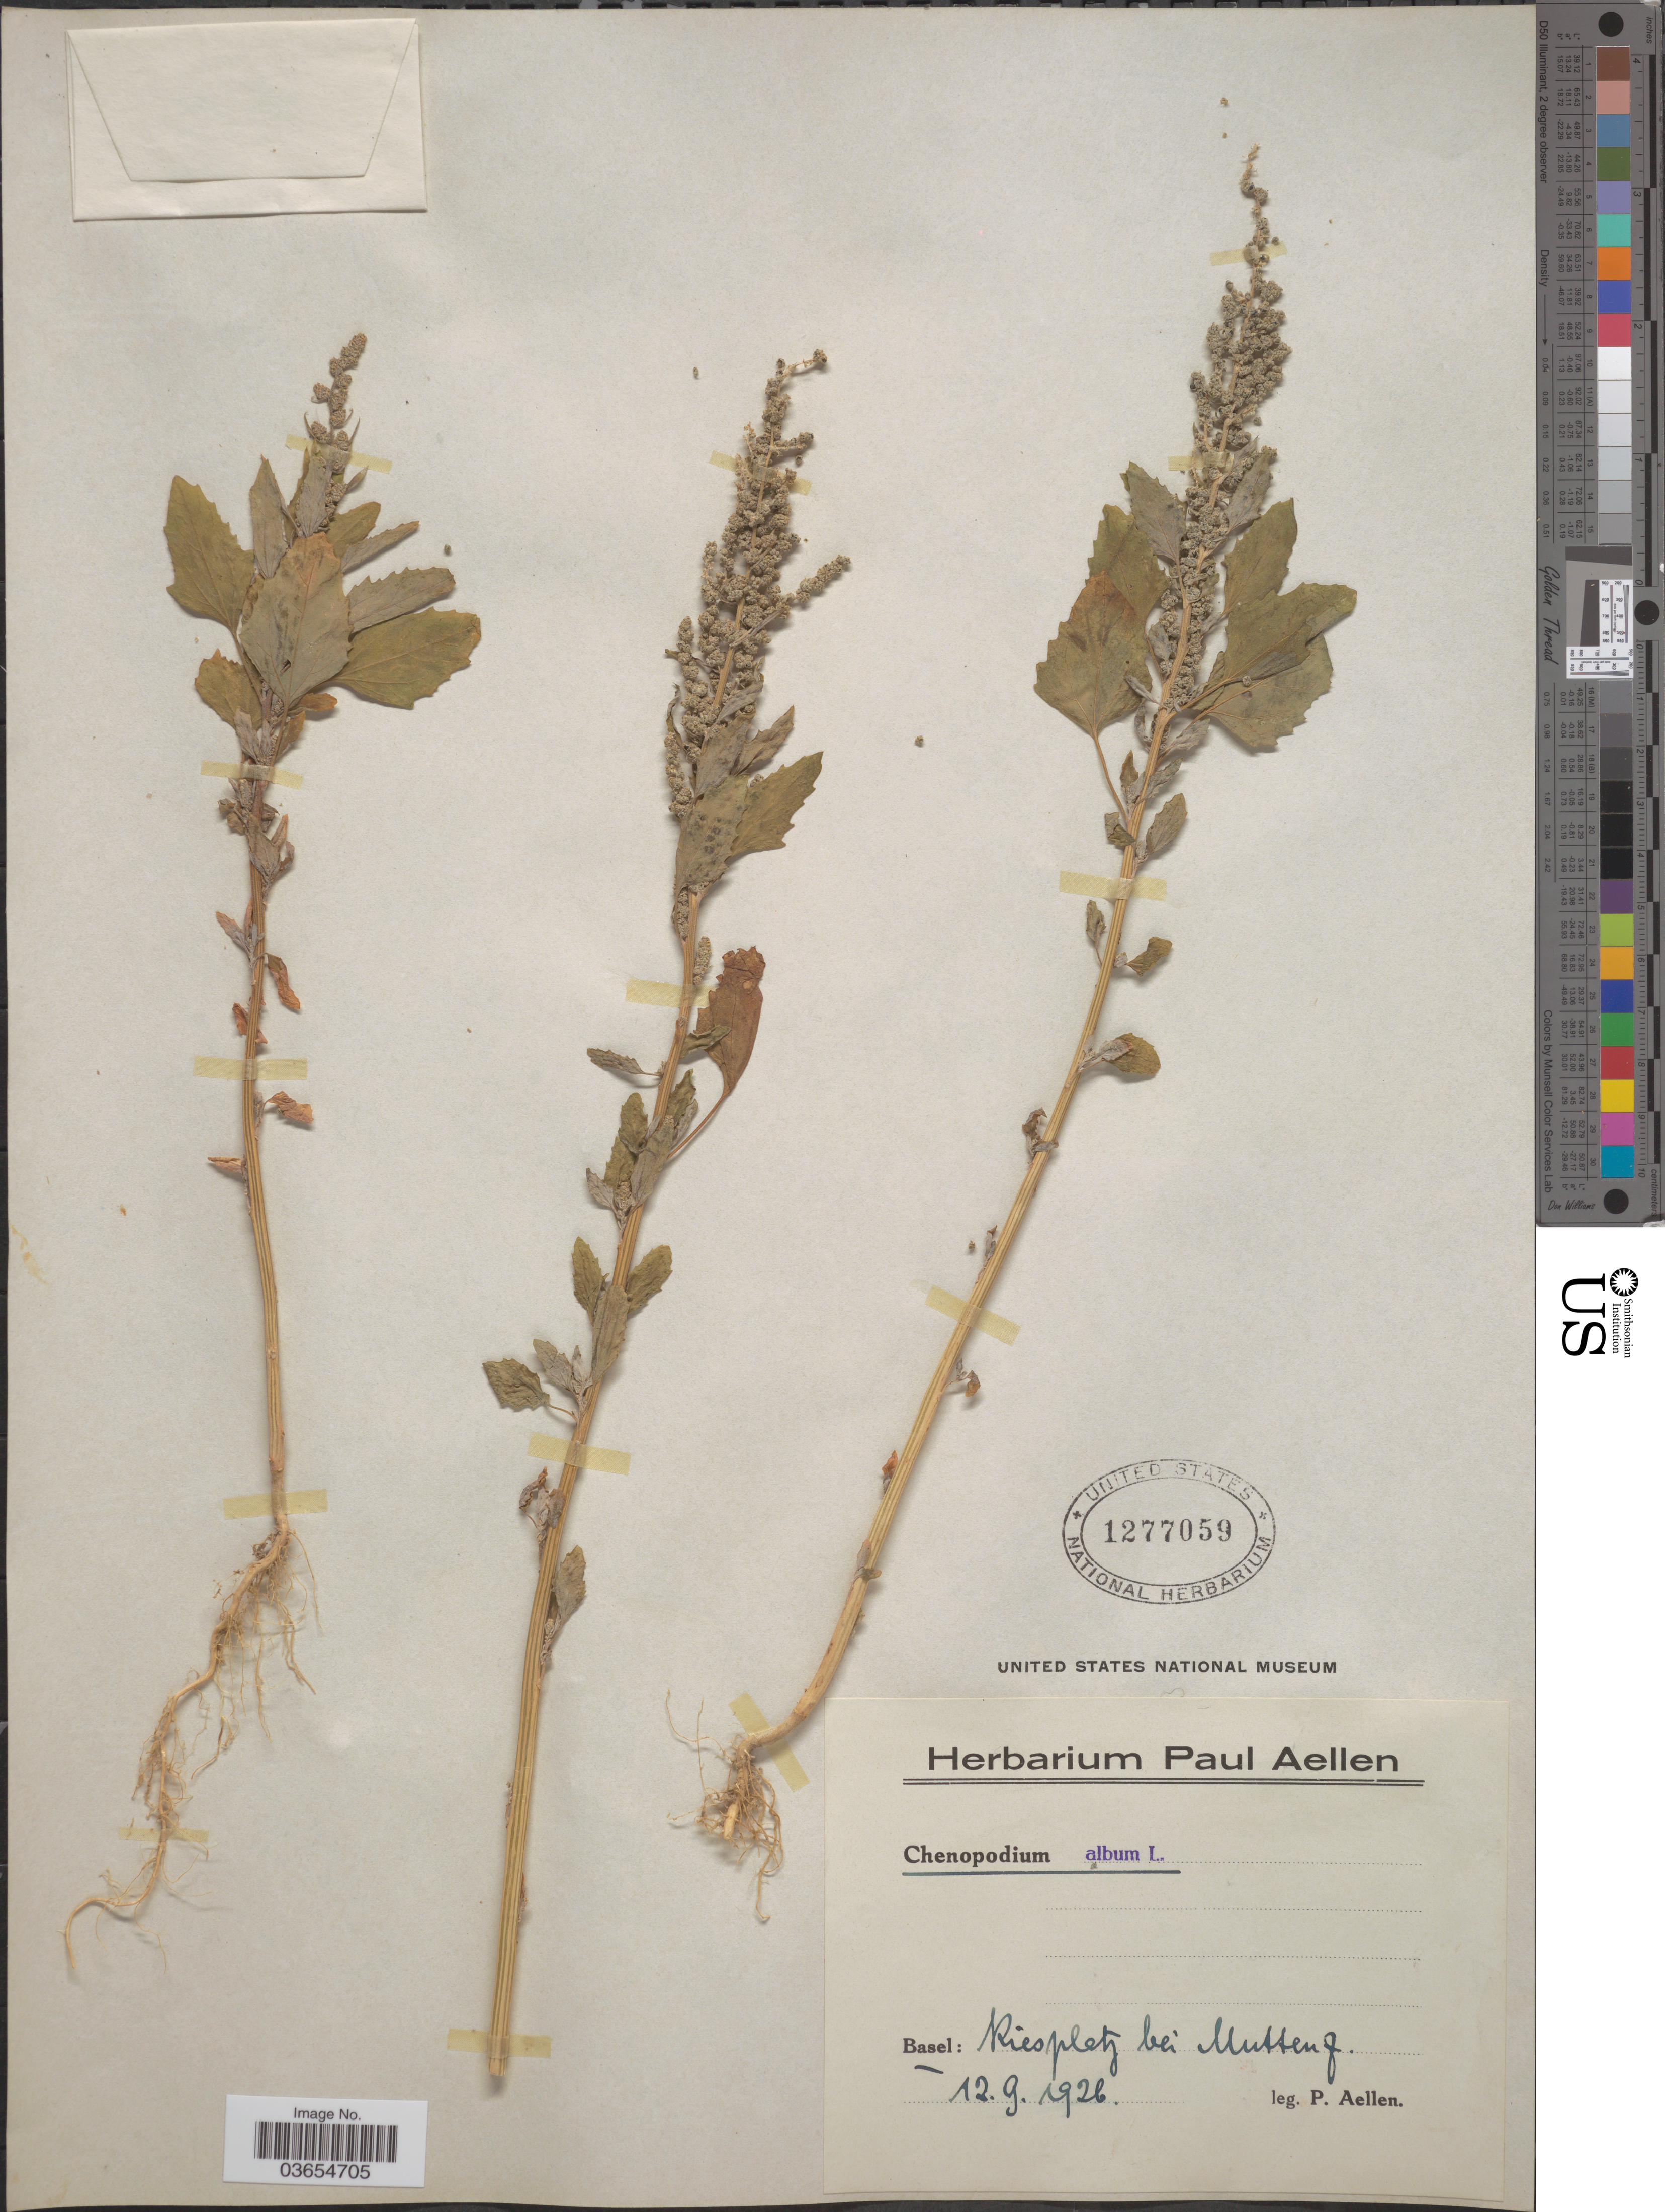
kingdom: Plantae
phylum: Tracheophyta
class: Magnoliopsida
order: Caryophyllales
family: Amaranthaceae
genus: Chenopodium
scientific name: Chenopodium album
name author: L.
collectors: P. Aellen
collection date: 1926-09-12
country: Switzerland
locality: Basel: Kiesplatz bei Muttenz.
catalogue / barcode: US 1277059